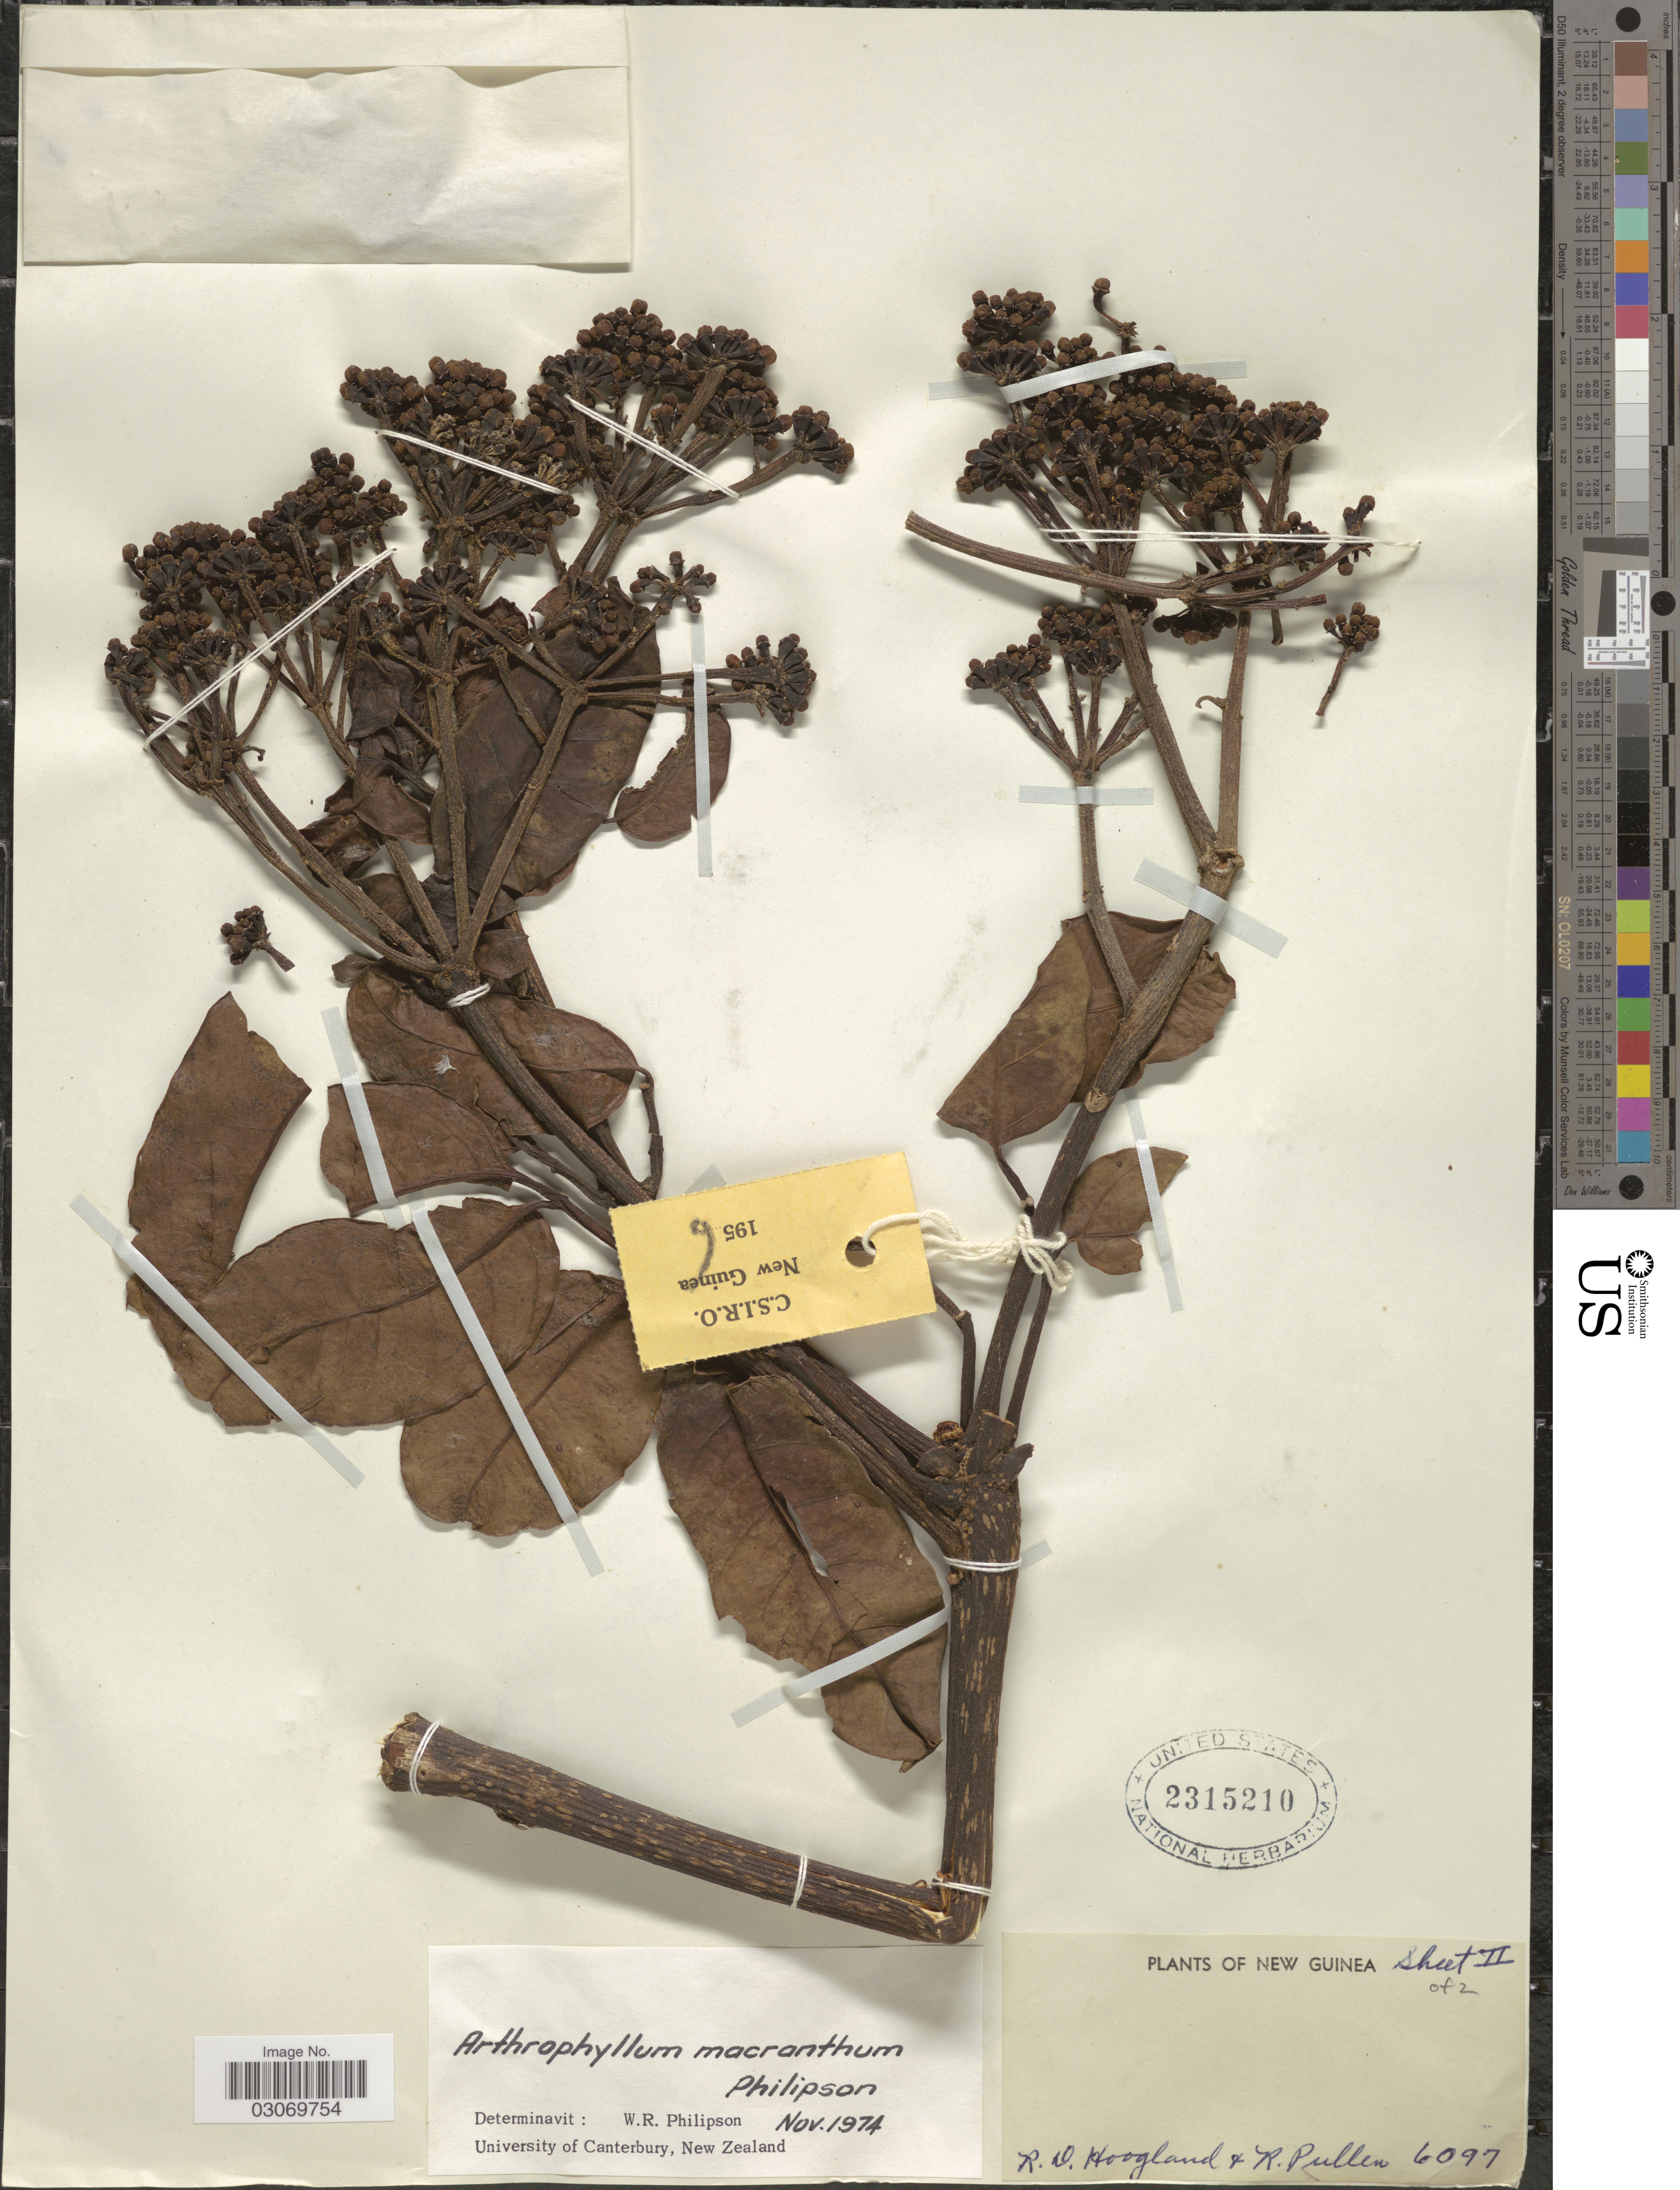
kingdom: Plantae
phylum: Tracheophyta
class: Magnoliopsida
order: Apiales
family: Araliaceae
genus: Arthrophyllum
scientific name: Arthrophyllum macranthum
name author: Philipson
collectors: R. D. Hoogland & R. Pullen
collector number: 6097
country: Papua New Guinea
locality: New Guinea.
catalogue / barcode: US 2315210